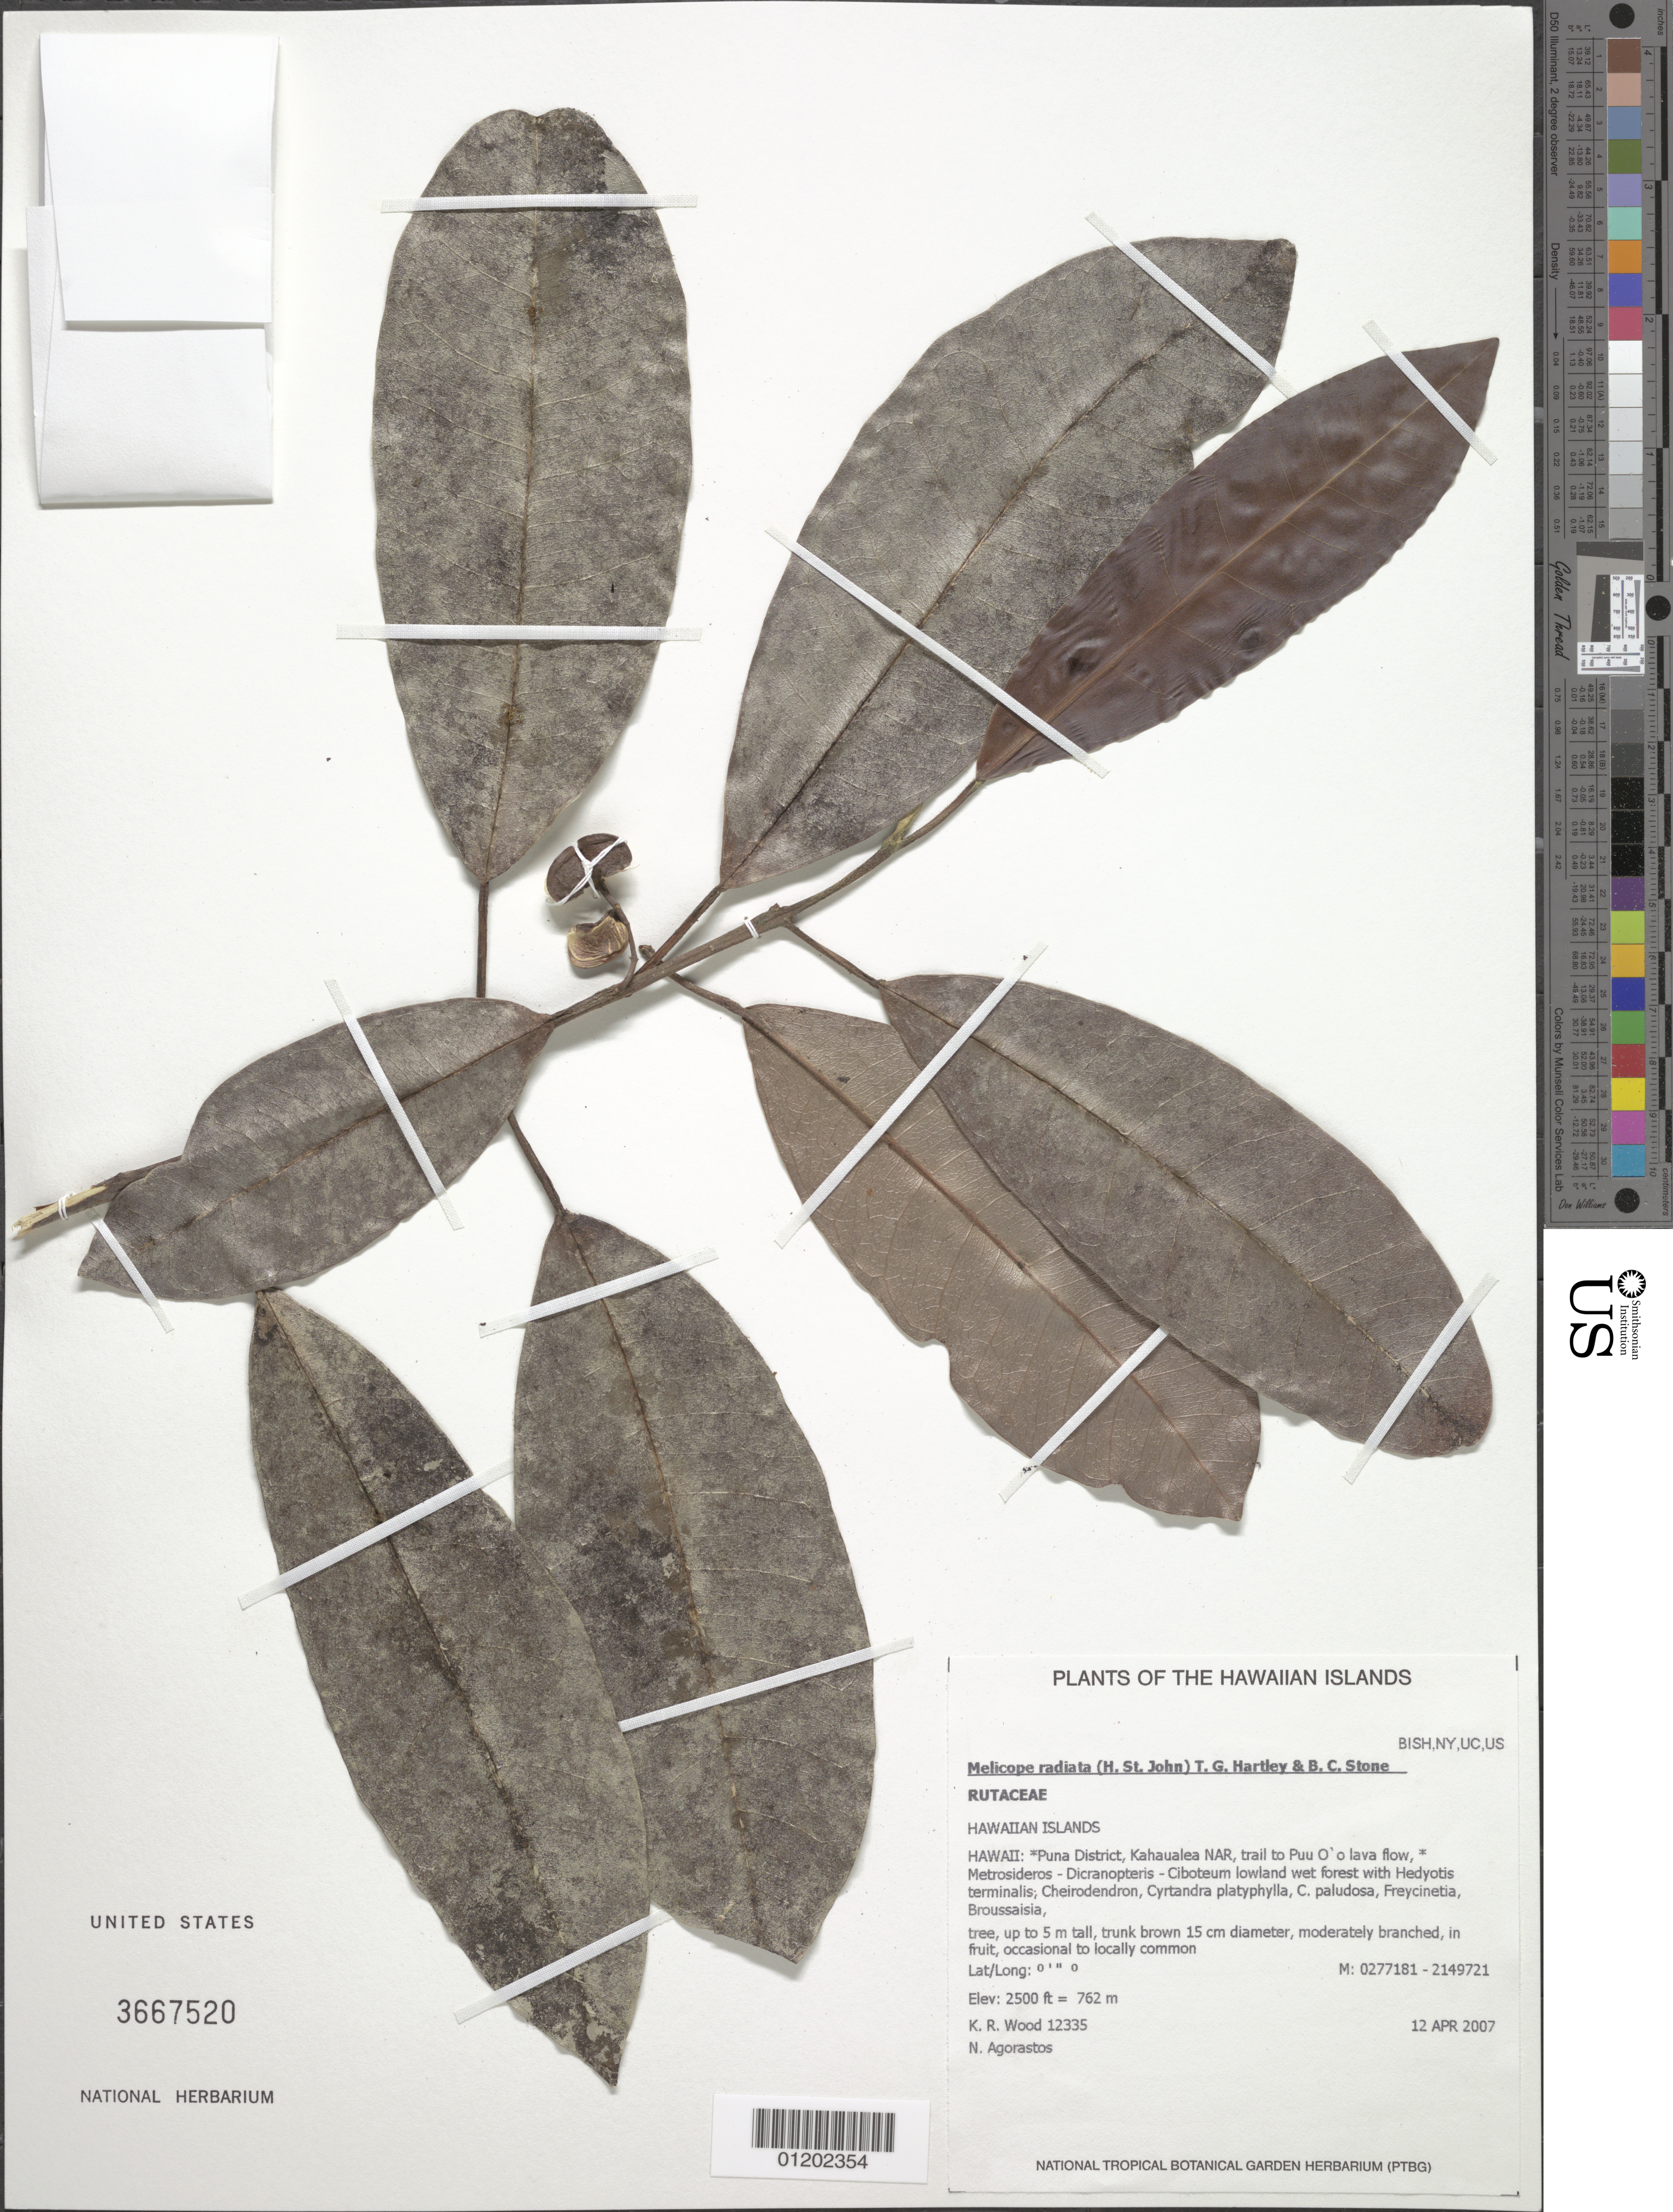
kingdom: Plantae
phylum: Tracheophyta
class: Magnoliopsida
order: Sapindales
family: Rutaceae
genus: Melicope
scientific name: Melicope radiata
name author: (H. St. John) T.G. Hartley & B.C. Stone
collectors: K. R. Wood & N. Agorastos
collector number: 12335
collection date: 2007-04-12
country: United States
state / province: Hawaii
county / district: Hawaii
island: Hawaii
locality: Puna District, Kahaualea NAR, trail to Puu O'o lava flow.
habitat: Lowland wet forest.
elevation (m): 762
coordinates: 0277181, 2149721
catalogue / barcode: US 3667520